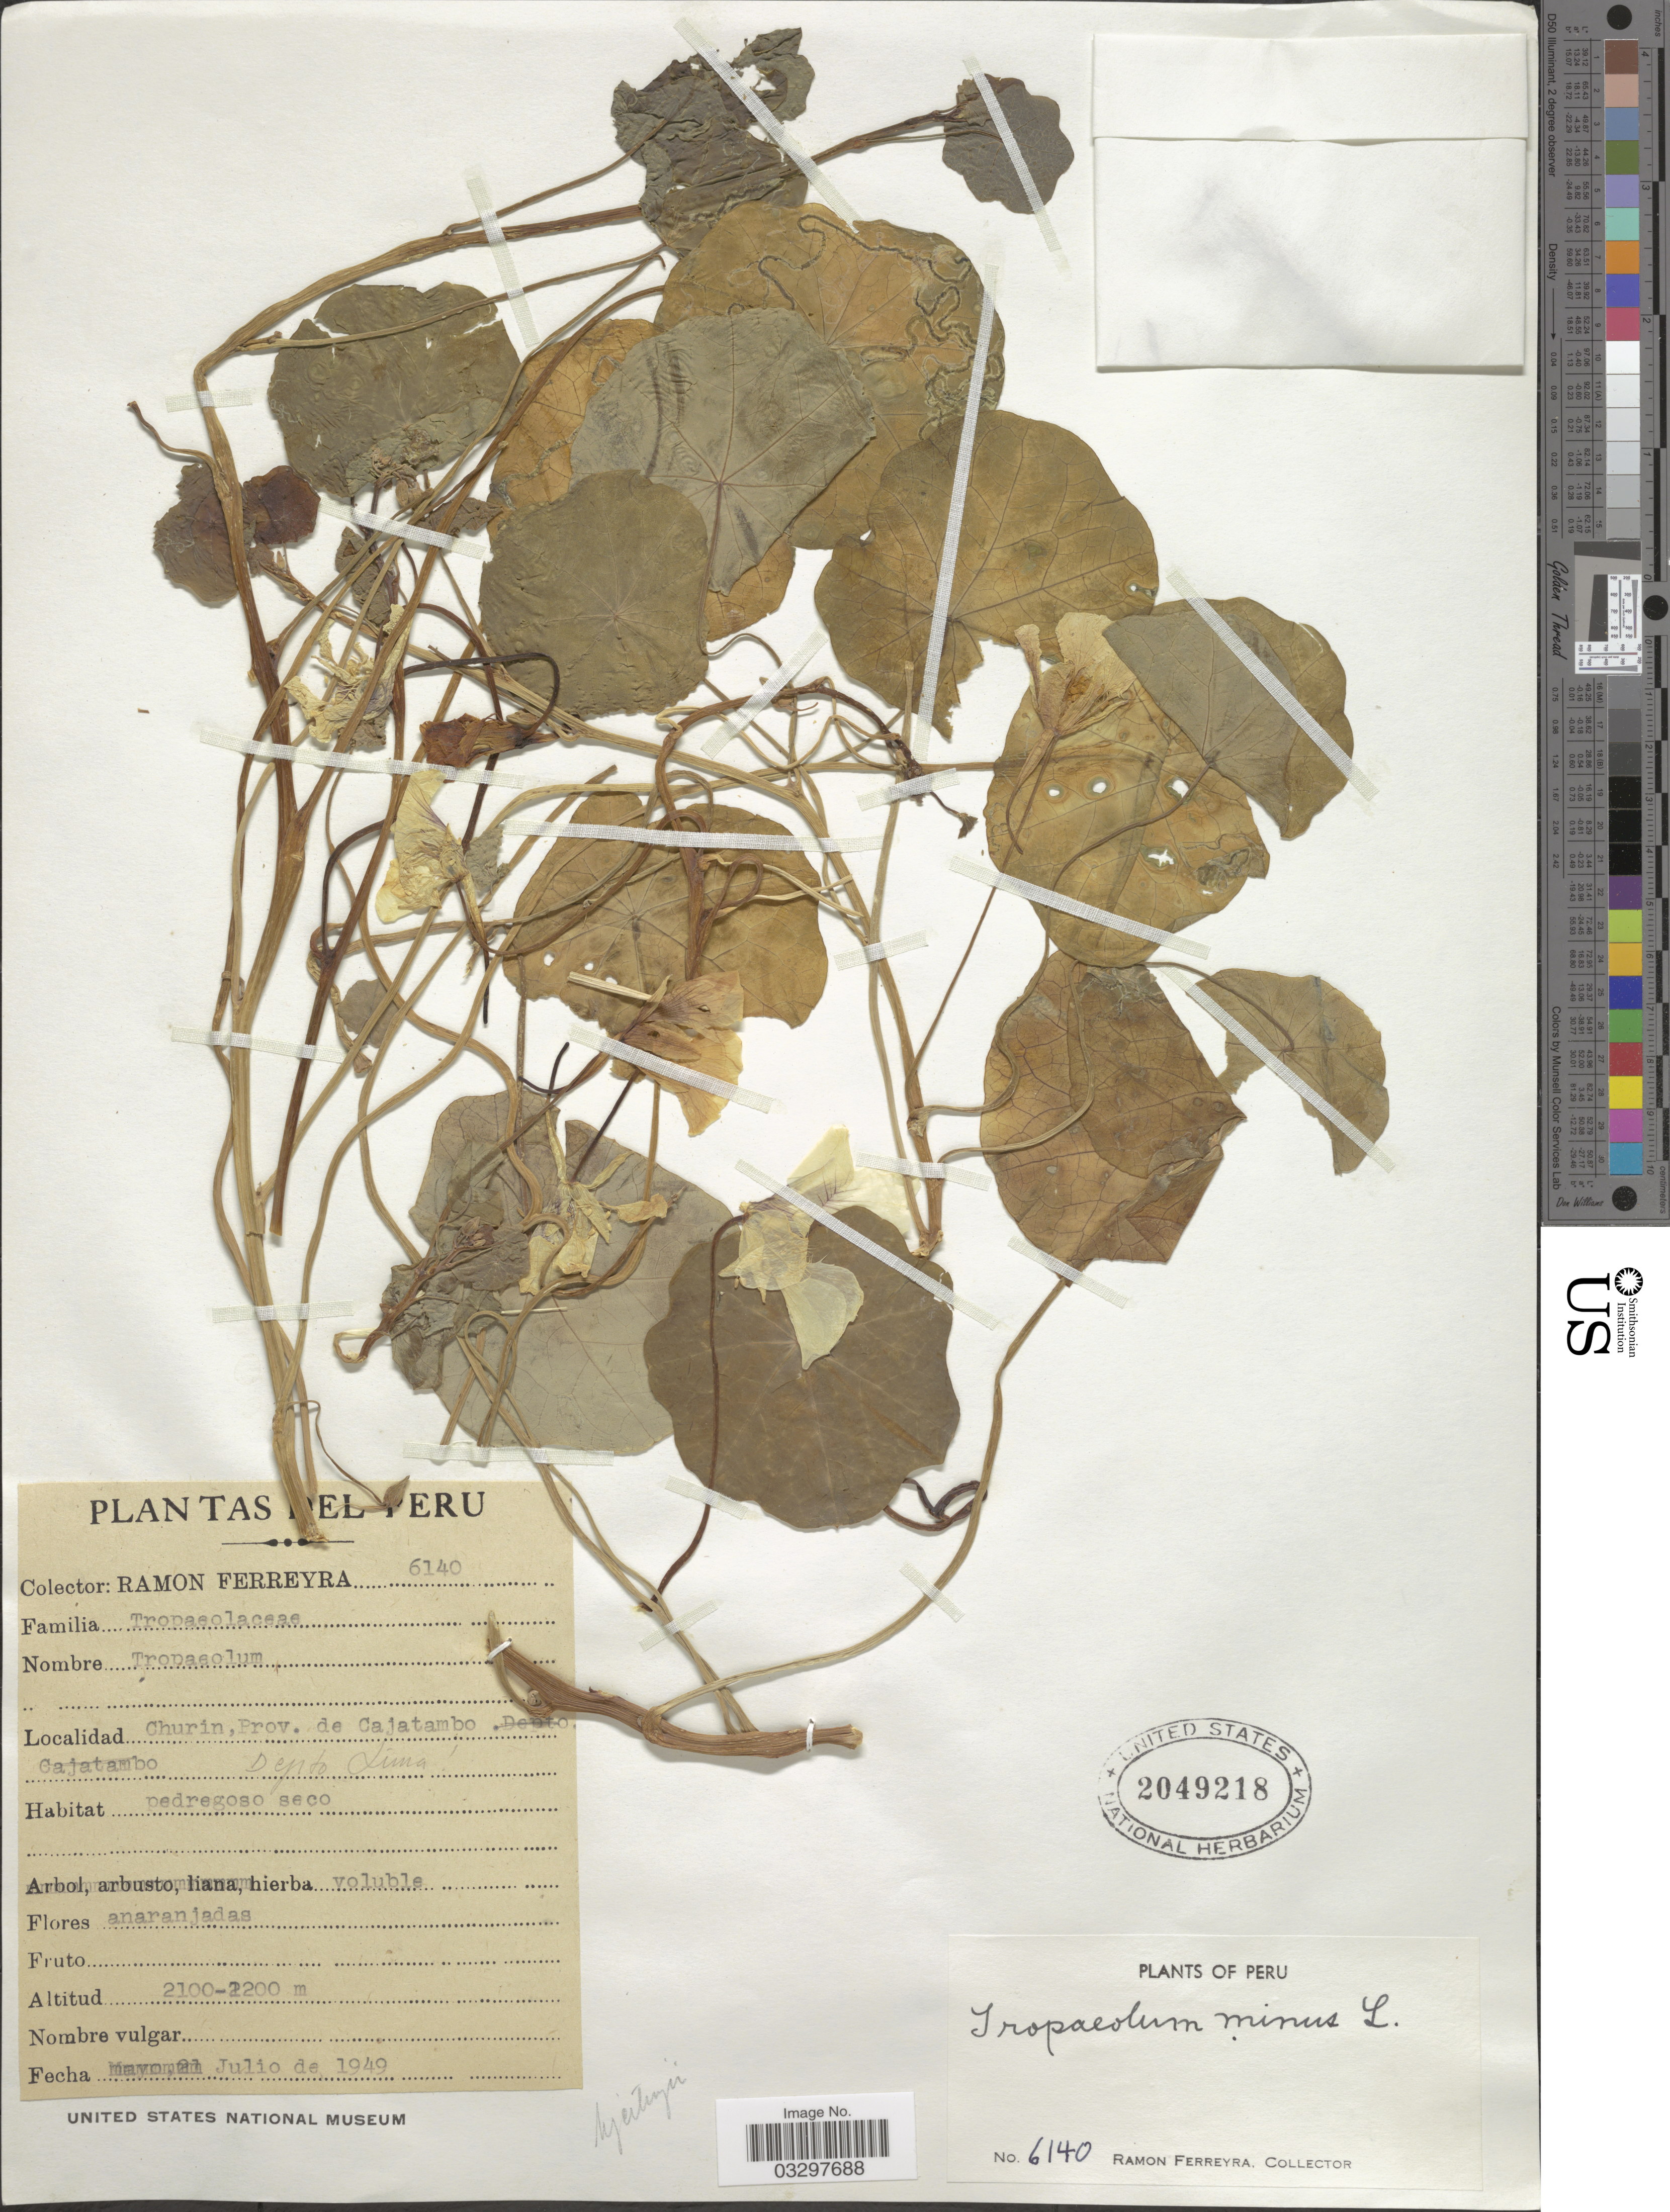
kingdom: Plantae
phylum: Tracheophyta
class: Magnoliopsida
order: Brassicales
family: Tropaeolaceae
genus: Tropaeolum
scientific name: Tropaeolum hjertingii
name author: Sparre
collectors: R. A. Ferreyra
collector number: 6140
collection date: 1949-07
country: Peru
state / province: Lima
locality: Churin, Prov. de Cajatambo, Depto. Lima.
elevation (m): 2100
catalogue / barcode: US 2049218